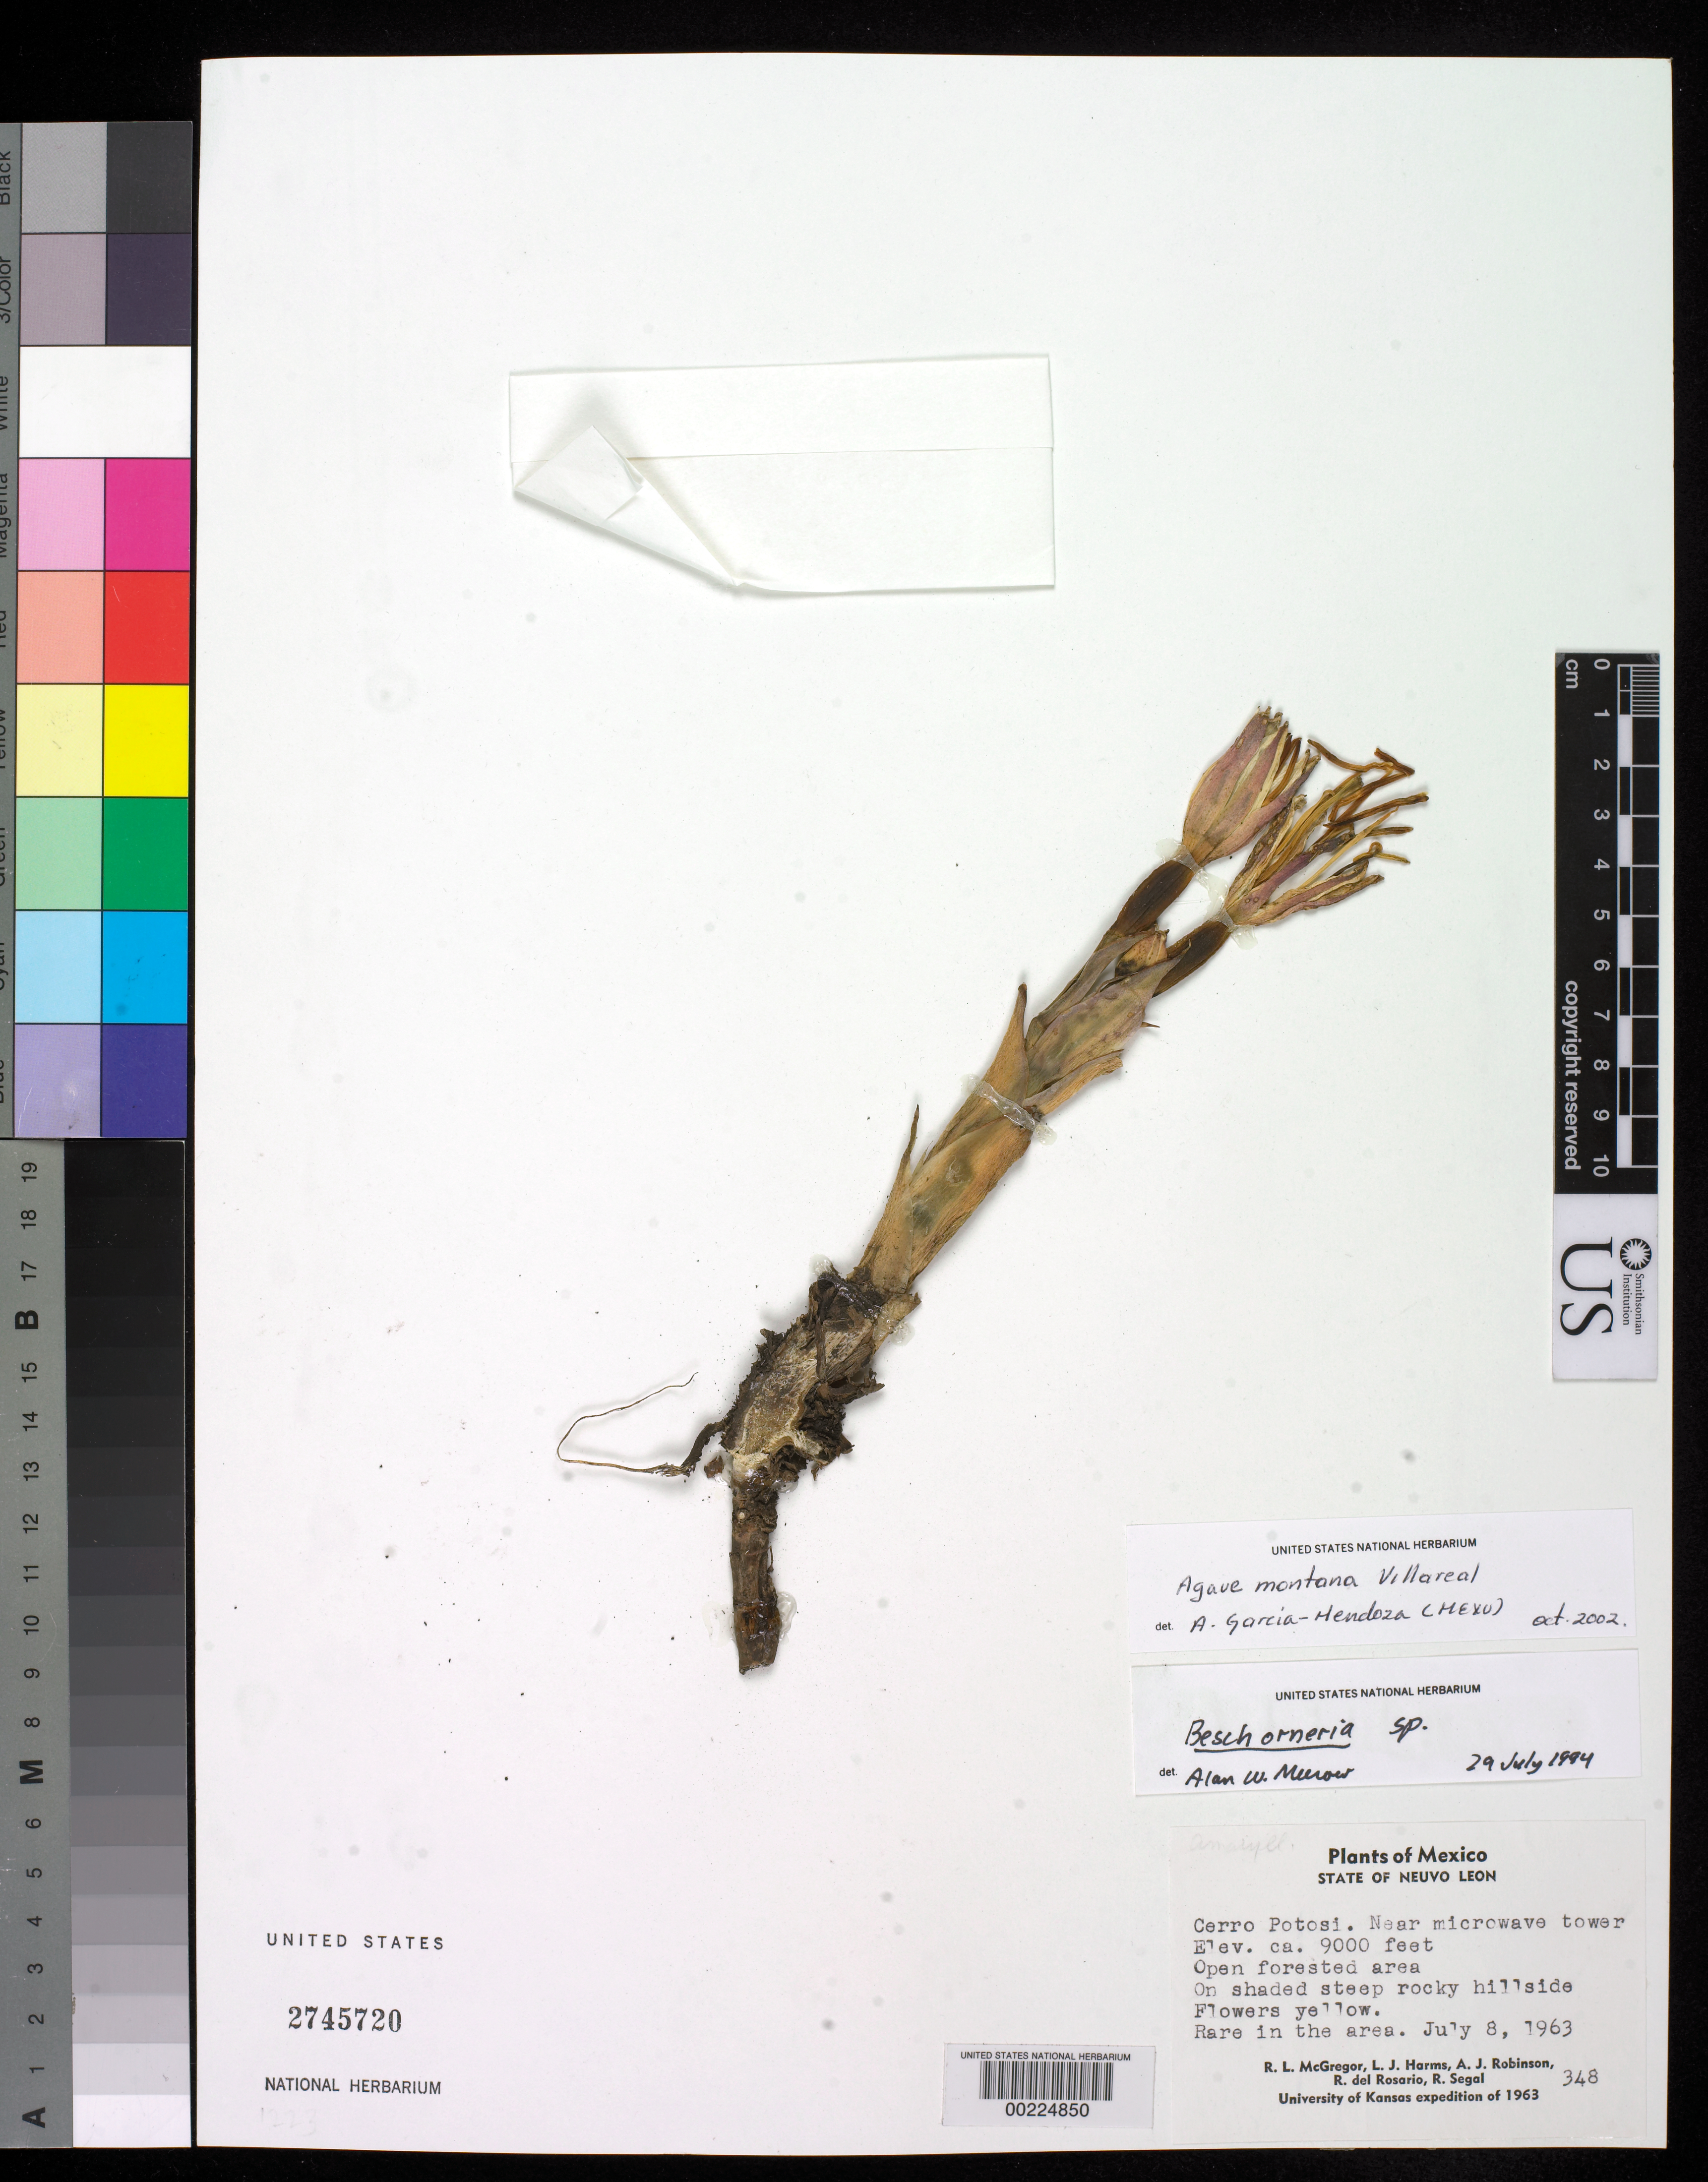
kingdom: Plantae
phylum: Tracheophyta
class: Liliopsida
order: Asparagales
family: Asparagaceae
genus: Agave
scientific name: Agave montana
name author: Villareal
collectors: R. L. McGregor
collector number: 348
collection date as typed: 08 Jul 1963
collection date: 1963-07-08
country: Mexico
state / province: Nuevo León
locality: Cerro potosi, near microwave tower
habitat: Open forested area; on shaded steep rocky hillside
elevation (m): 2743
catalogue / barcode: US 2745720